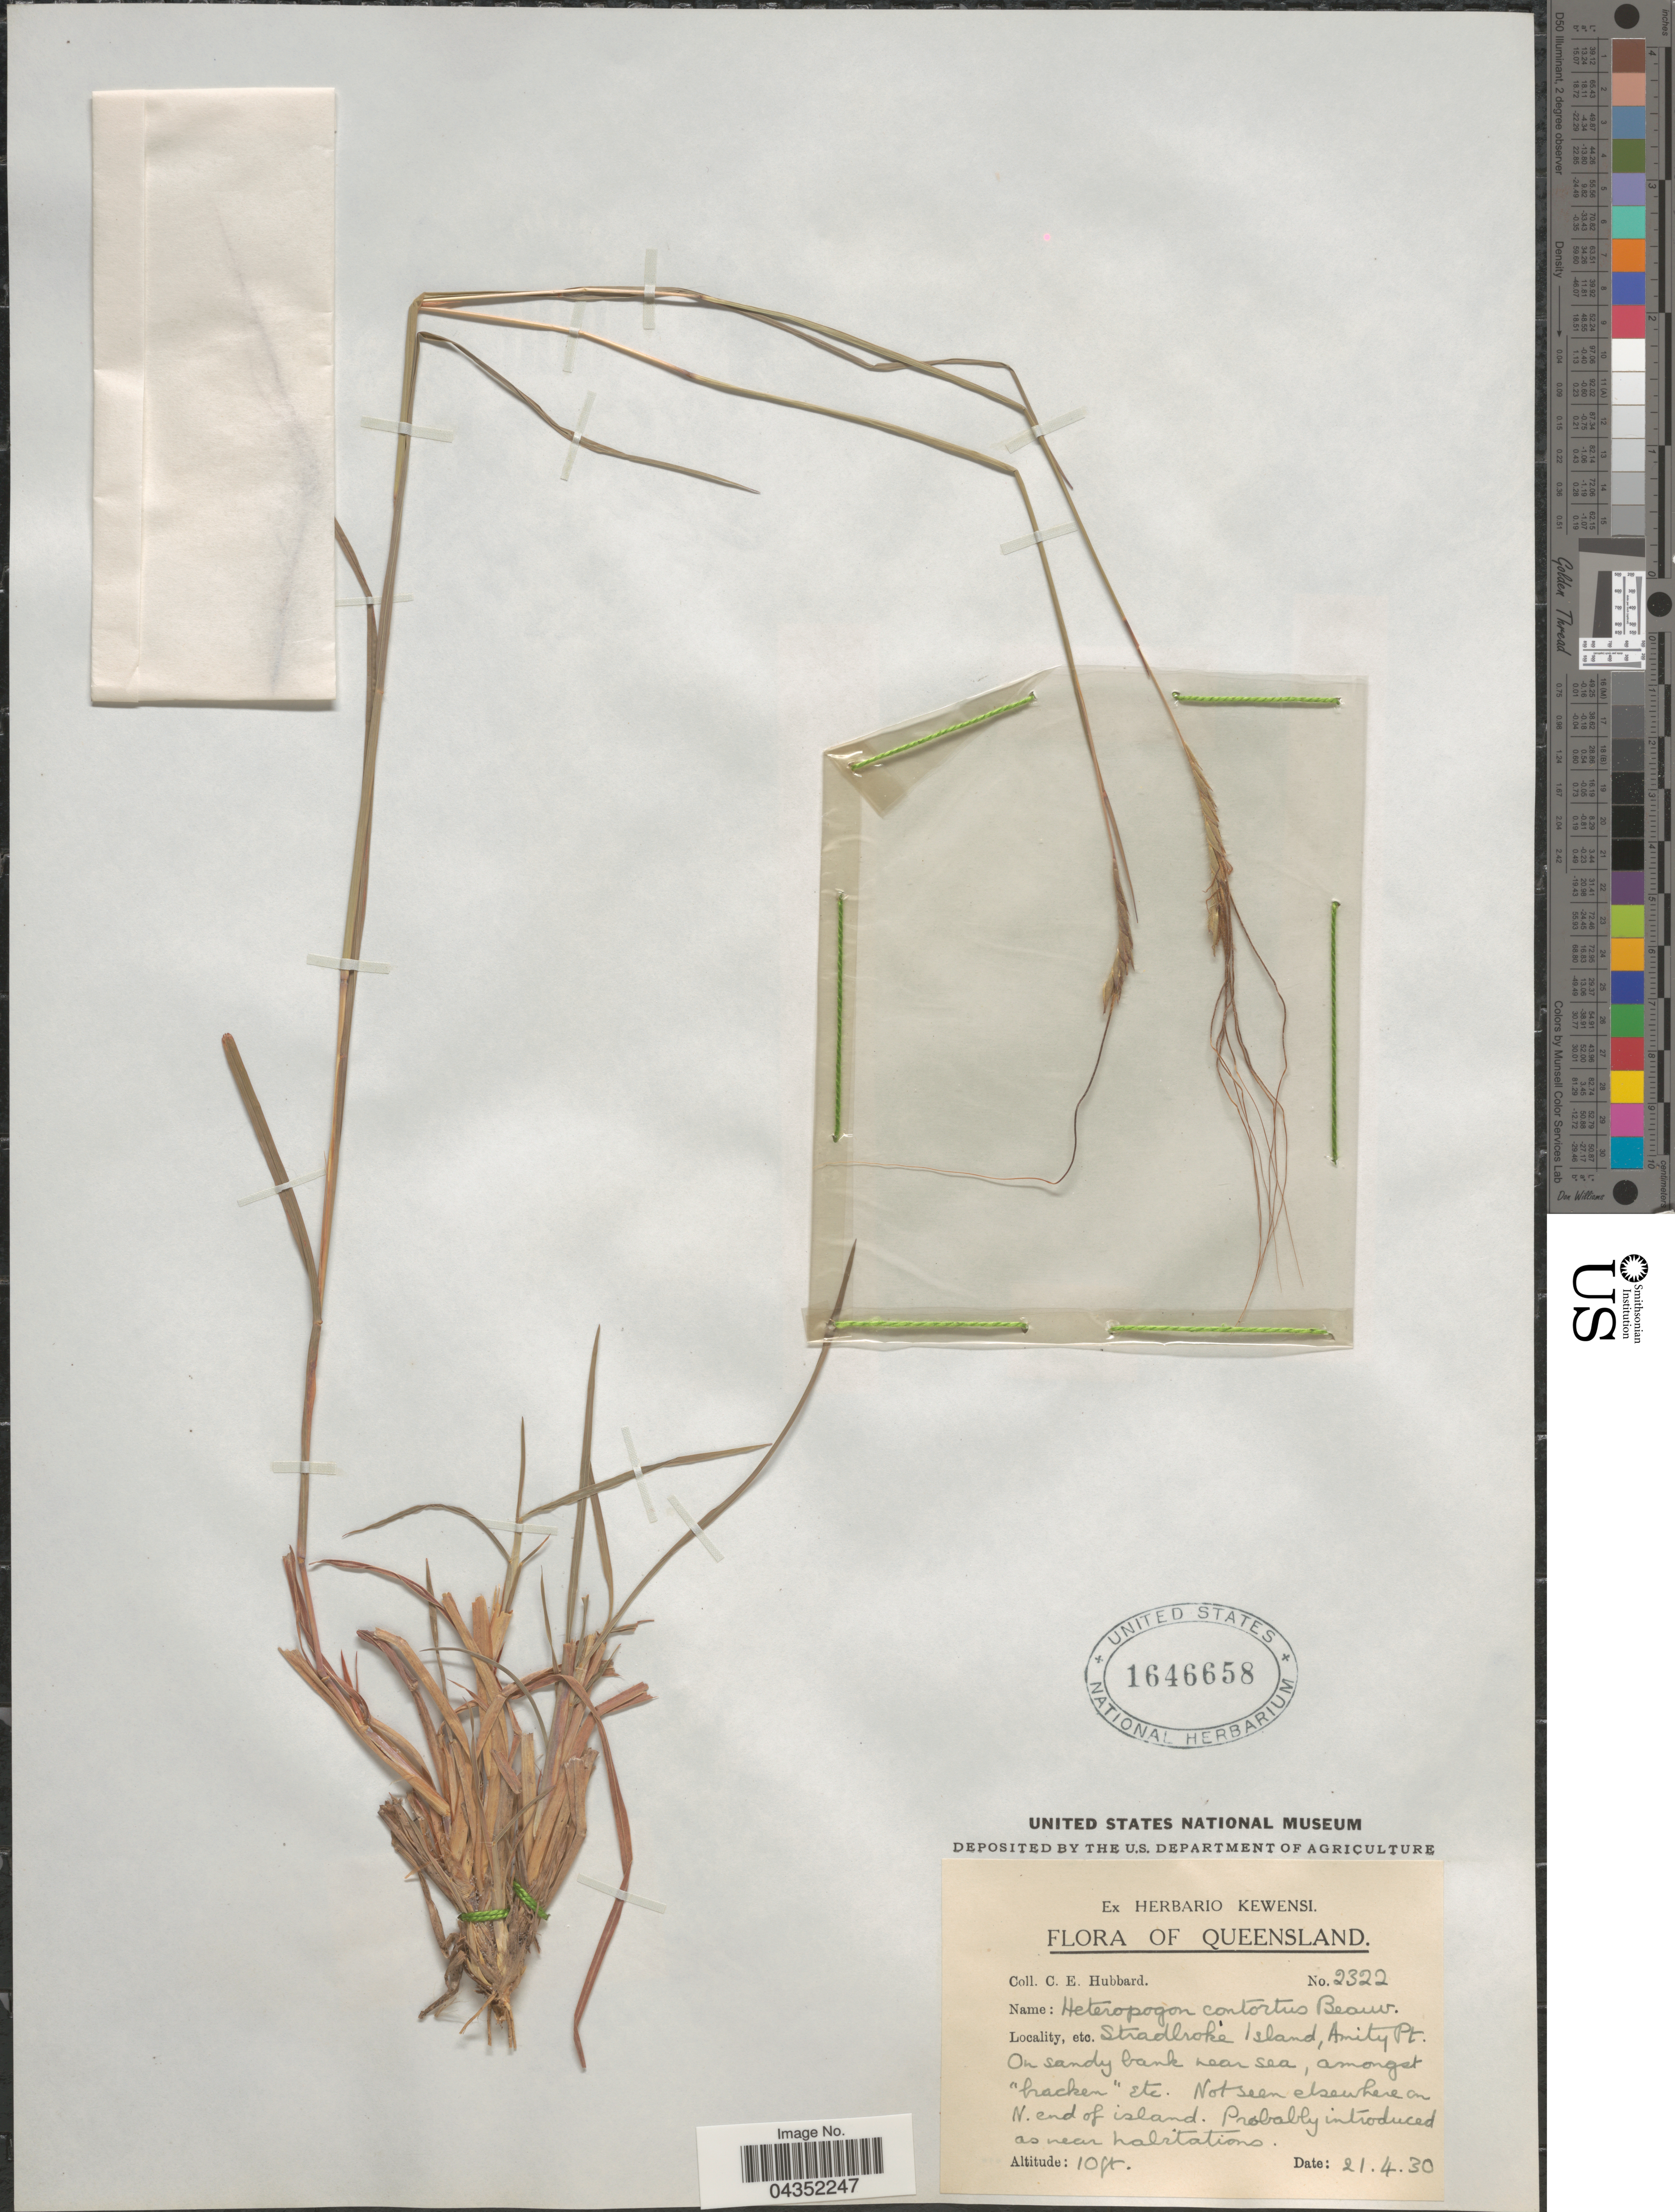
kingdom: Plantae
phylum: Tracheophyta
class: Liliopsida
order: Poales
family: Poaceae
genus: Heteropogon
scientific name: Heteropogon contortus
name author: (L.) P. Beauv. ex Roem. & Schult.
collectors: C. E. Hubbard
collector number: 2322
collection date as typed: Transcribed d/m/y: 21/4/30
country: Australia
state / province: Queensland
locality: Stradbroke Island, Amity Pt.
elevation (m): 3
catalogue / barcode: US 1646658